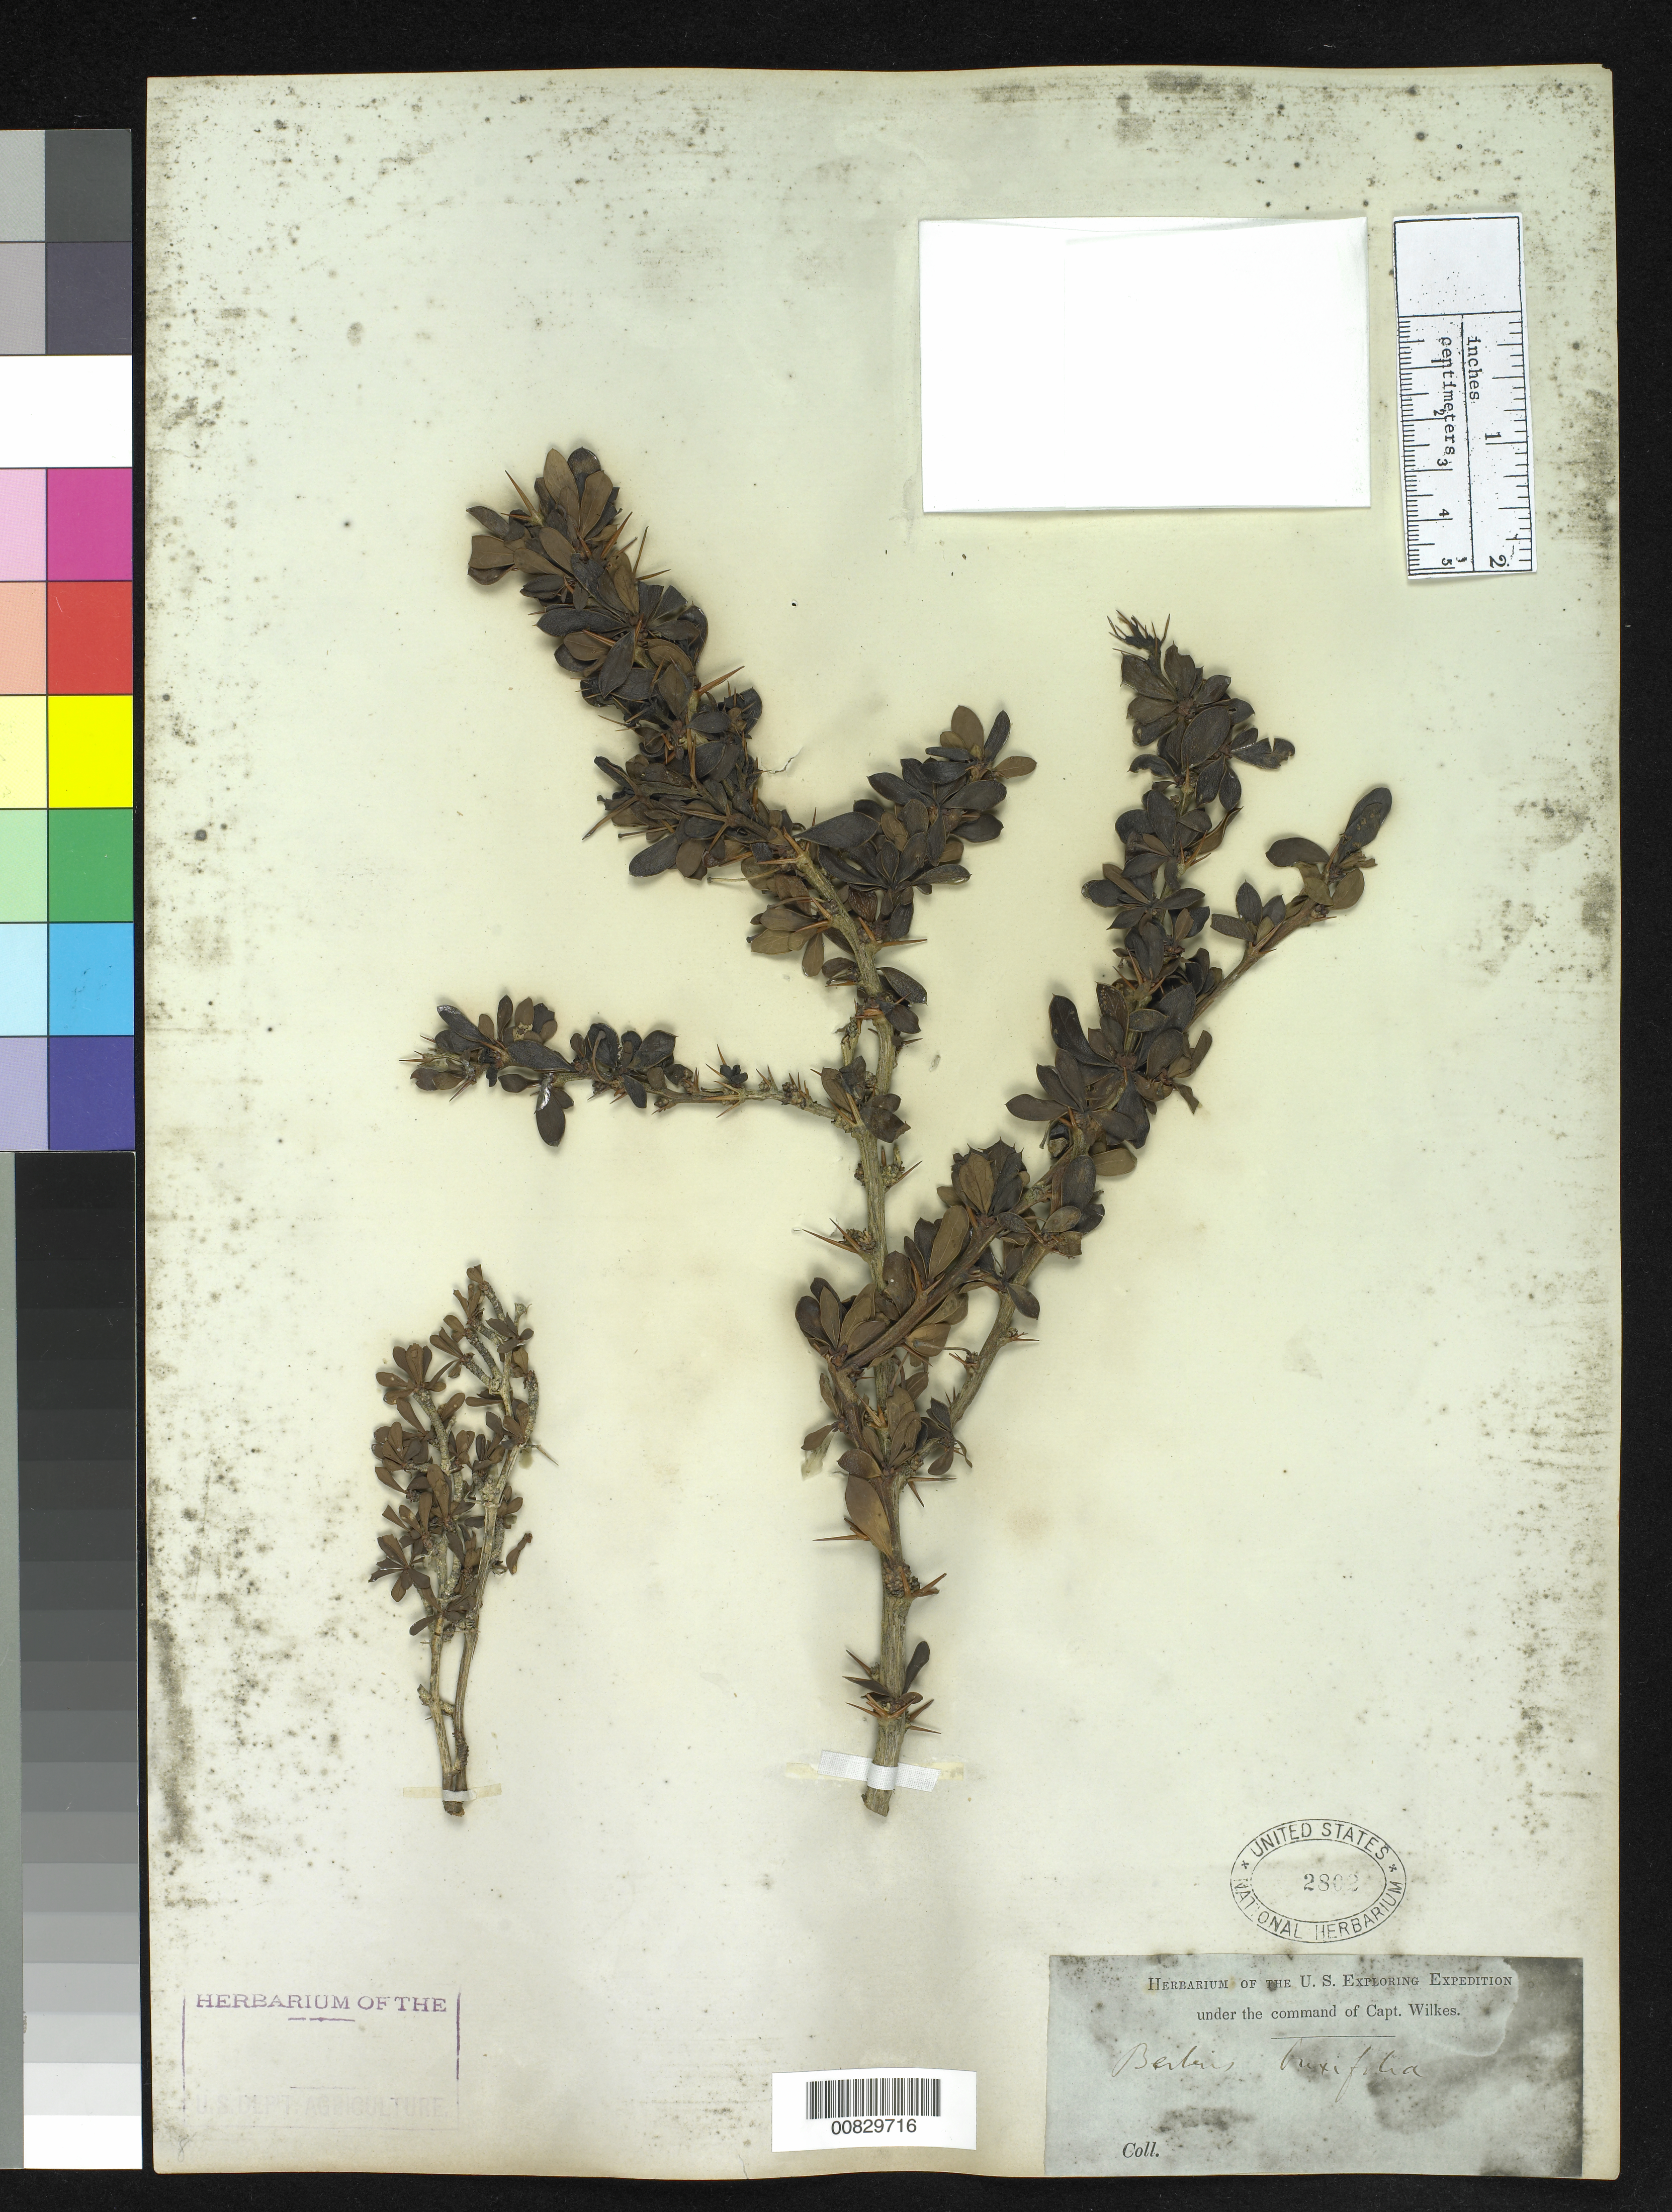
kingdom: Plantae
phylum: Tracheophyta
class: Magnoliopsida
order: Ranunculales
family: Berberidaceae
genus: Berberis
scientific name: Berberis buxifolia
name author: Lam.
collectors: Wilkes Explor. Exped.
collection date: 1838/1842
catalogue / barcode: US 2802